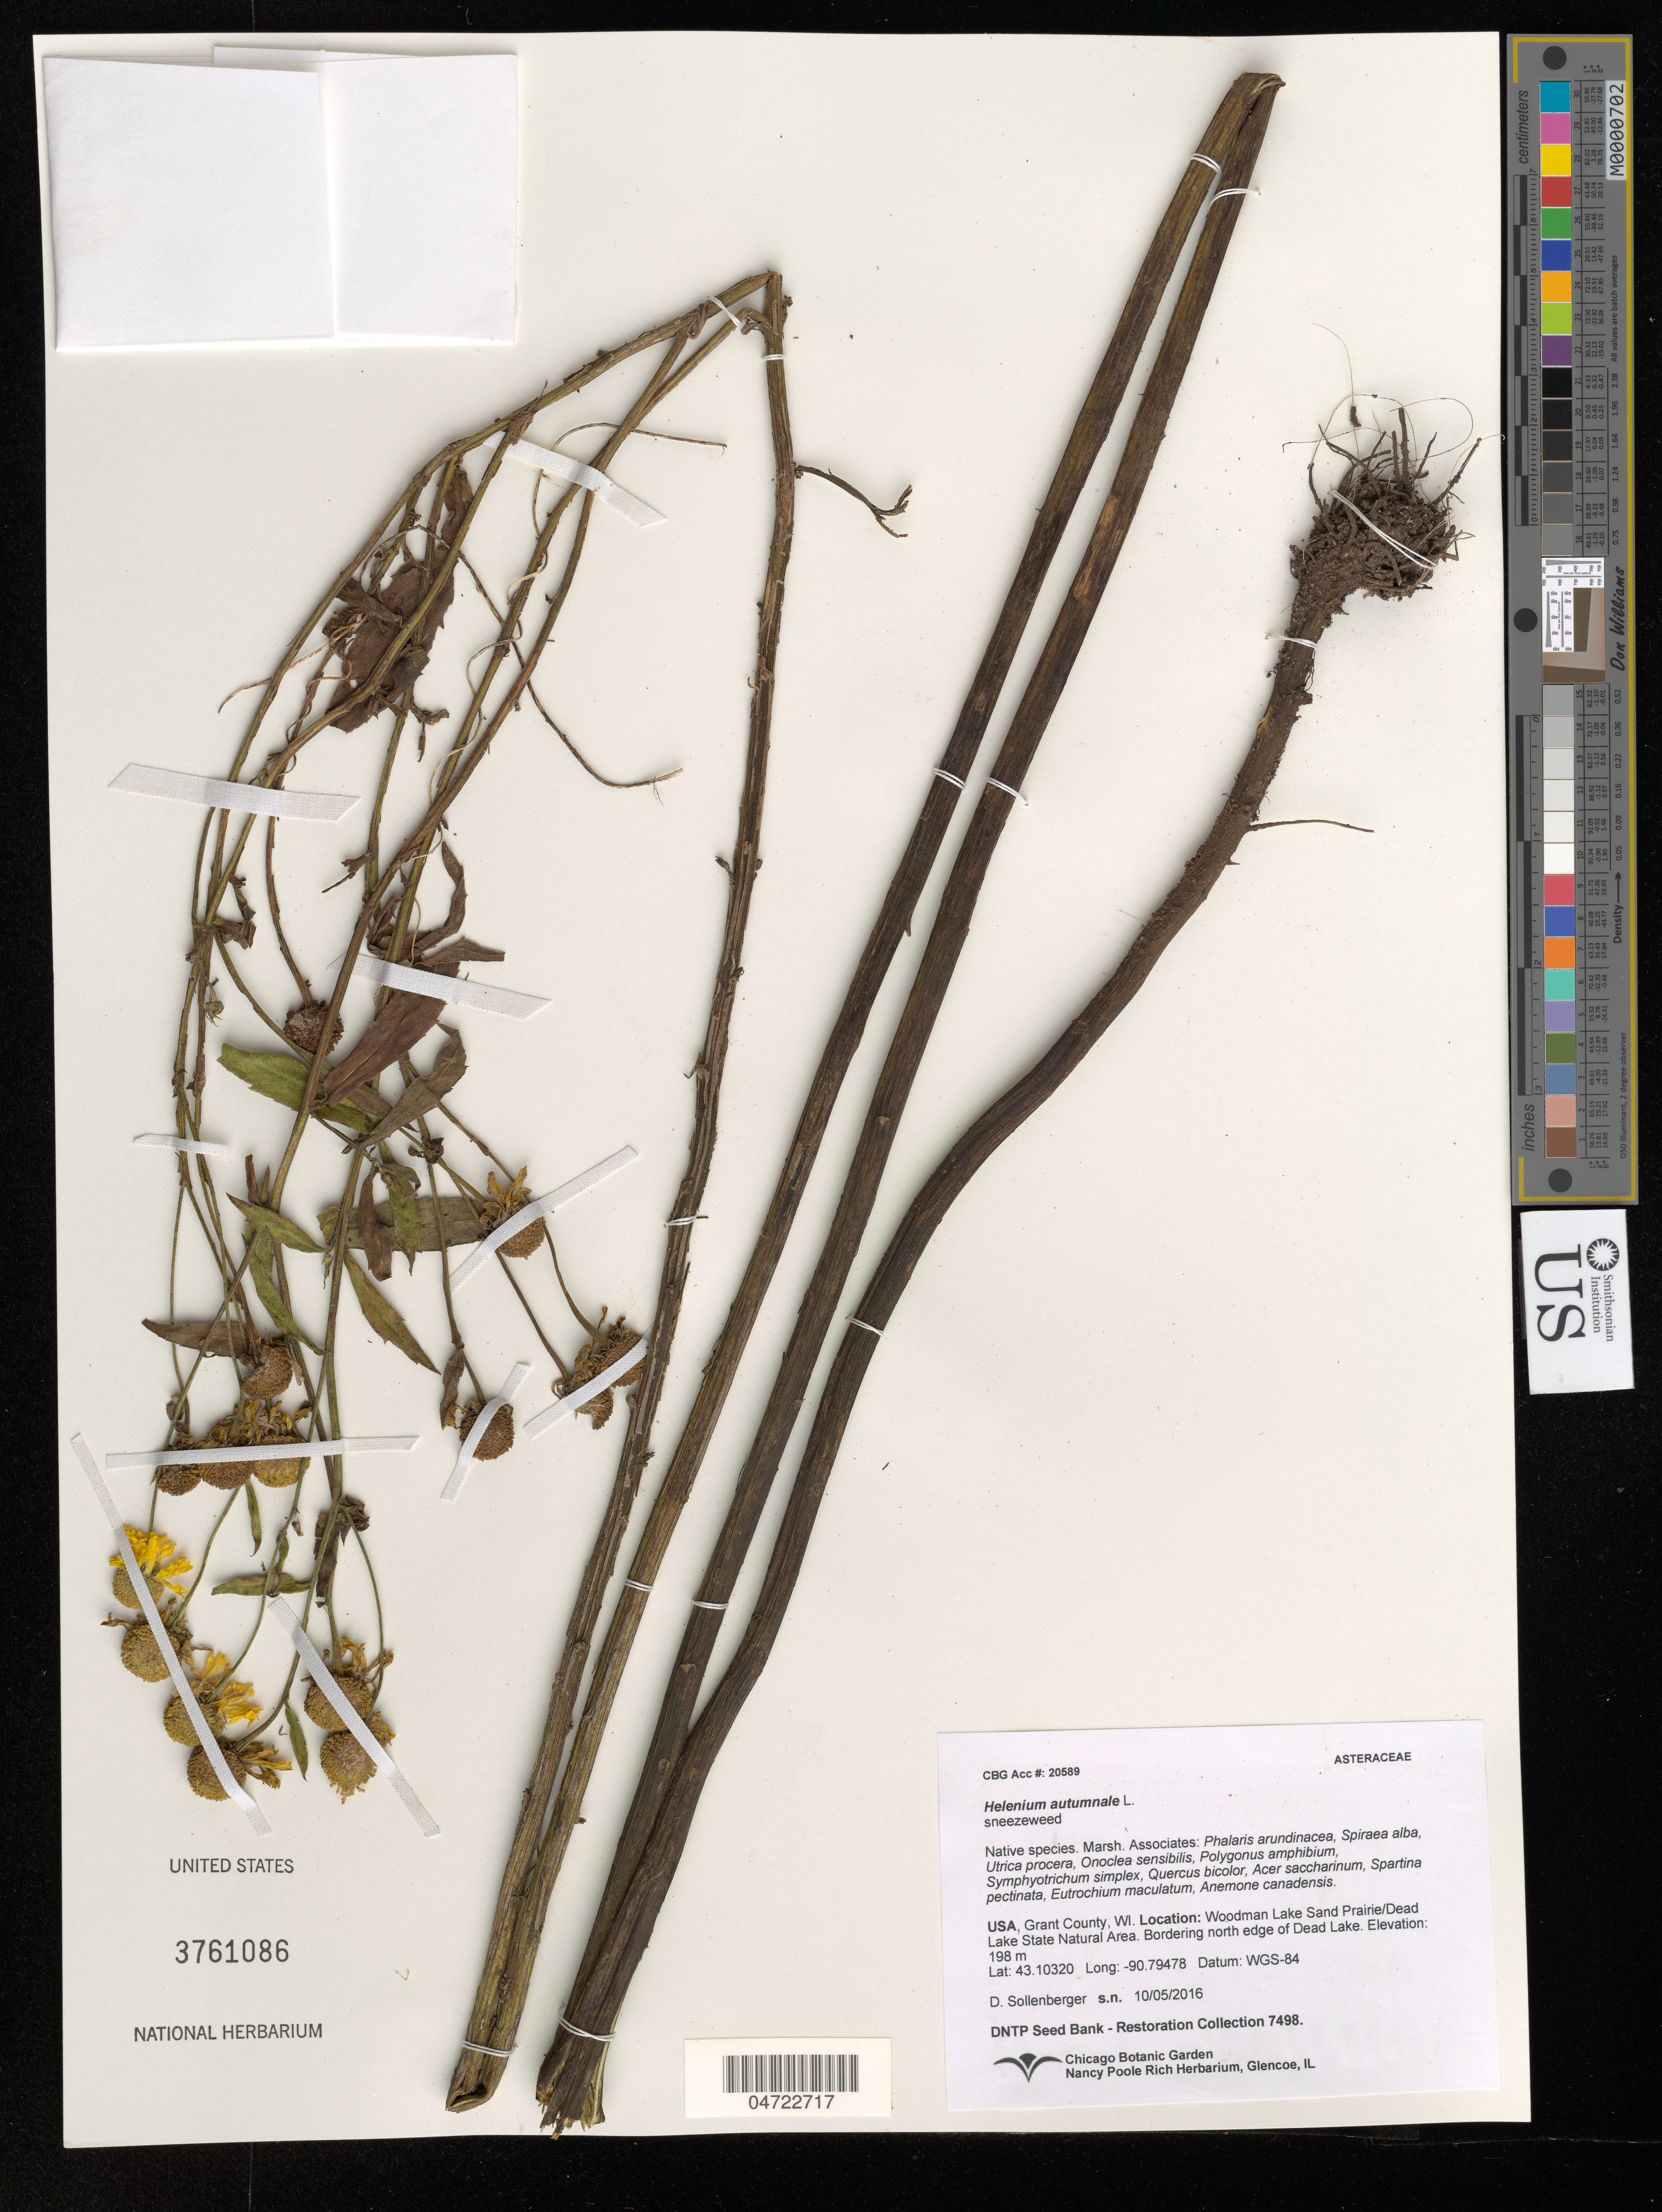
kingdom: Plantae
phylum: Tracheophyta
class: Magnoliopsida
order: Asterales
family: Asteraceae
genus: Helenium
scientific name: Helenium autumnale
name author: L.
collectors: D. Sollenberger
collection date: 2016-10-05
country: United States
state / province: Wisconsin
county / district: Grant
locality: Grant County. Woodman Lake Sand Prairie/Dead Lake State Natural Area. Bordering north edge of Dead Lake.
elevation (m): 198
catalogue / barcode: US 3761086